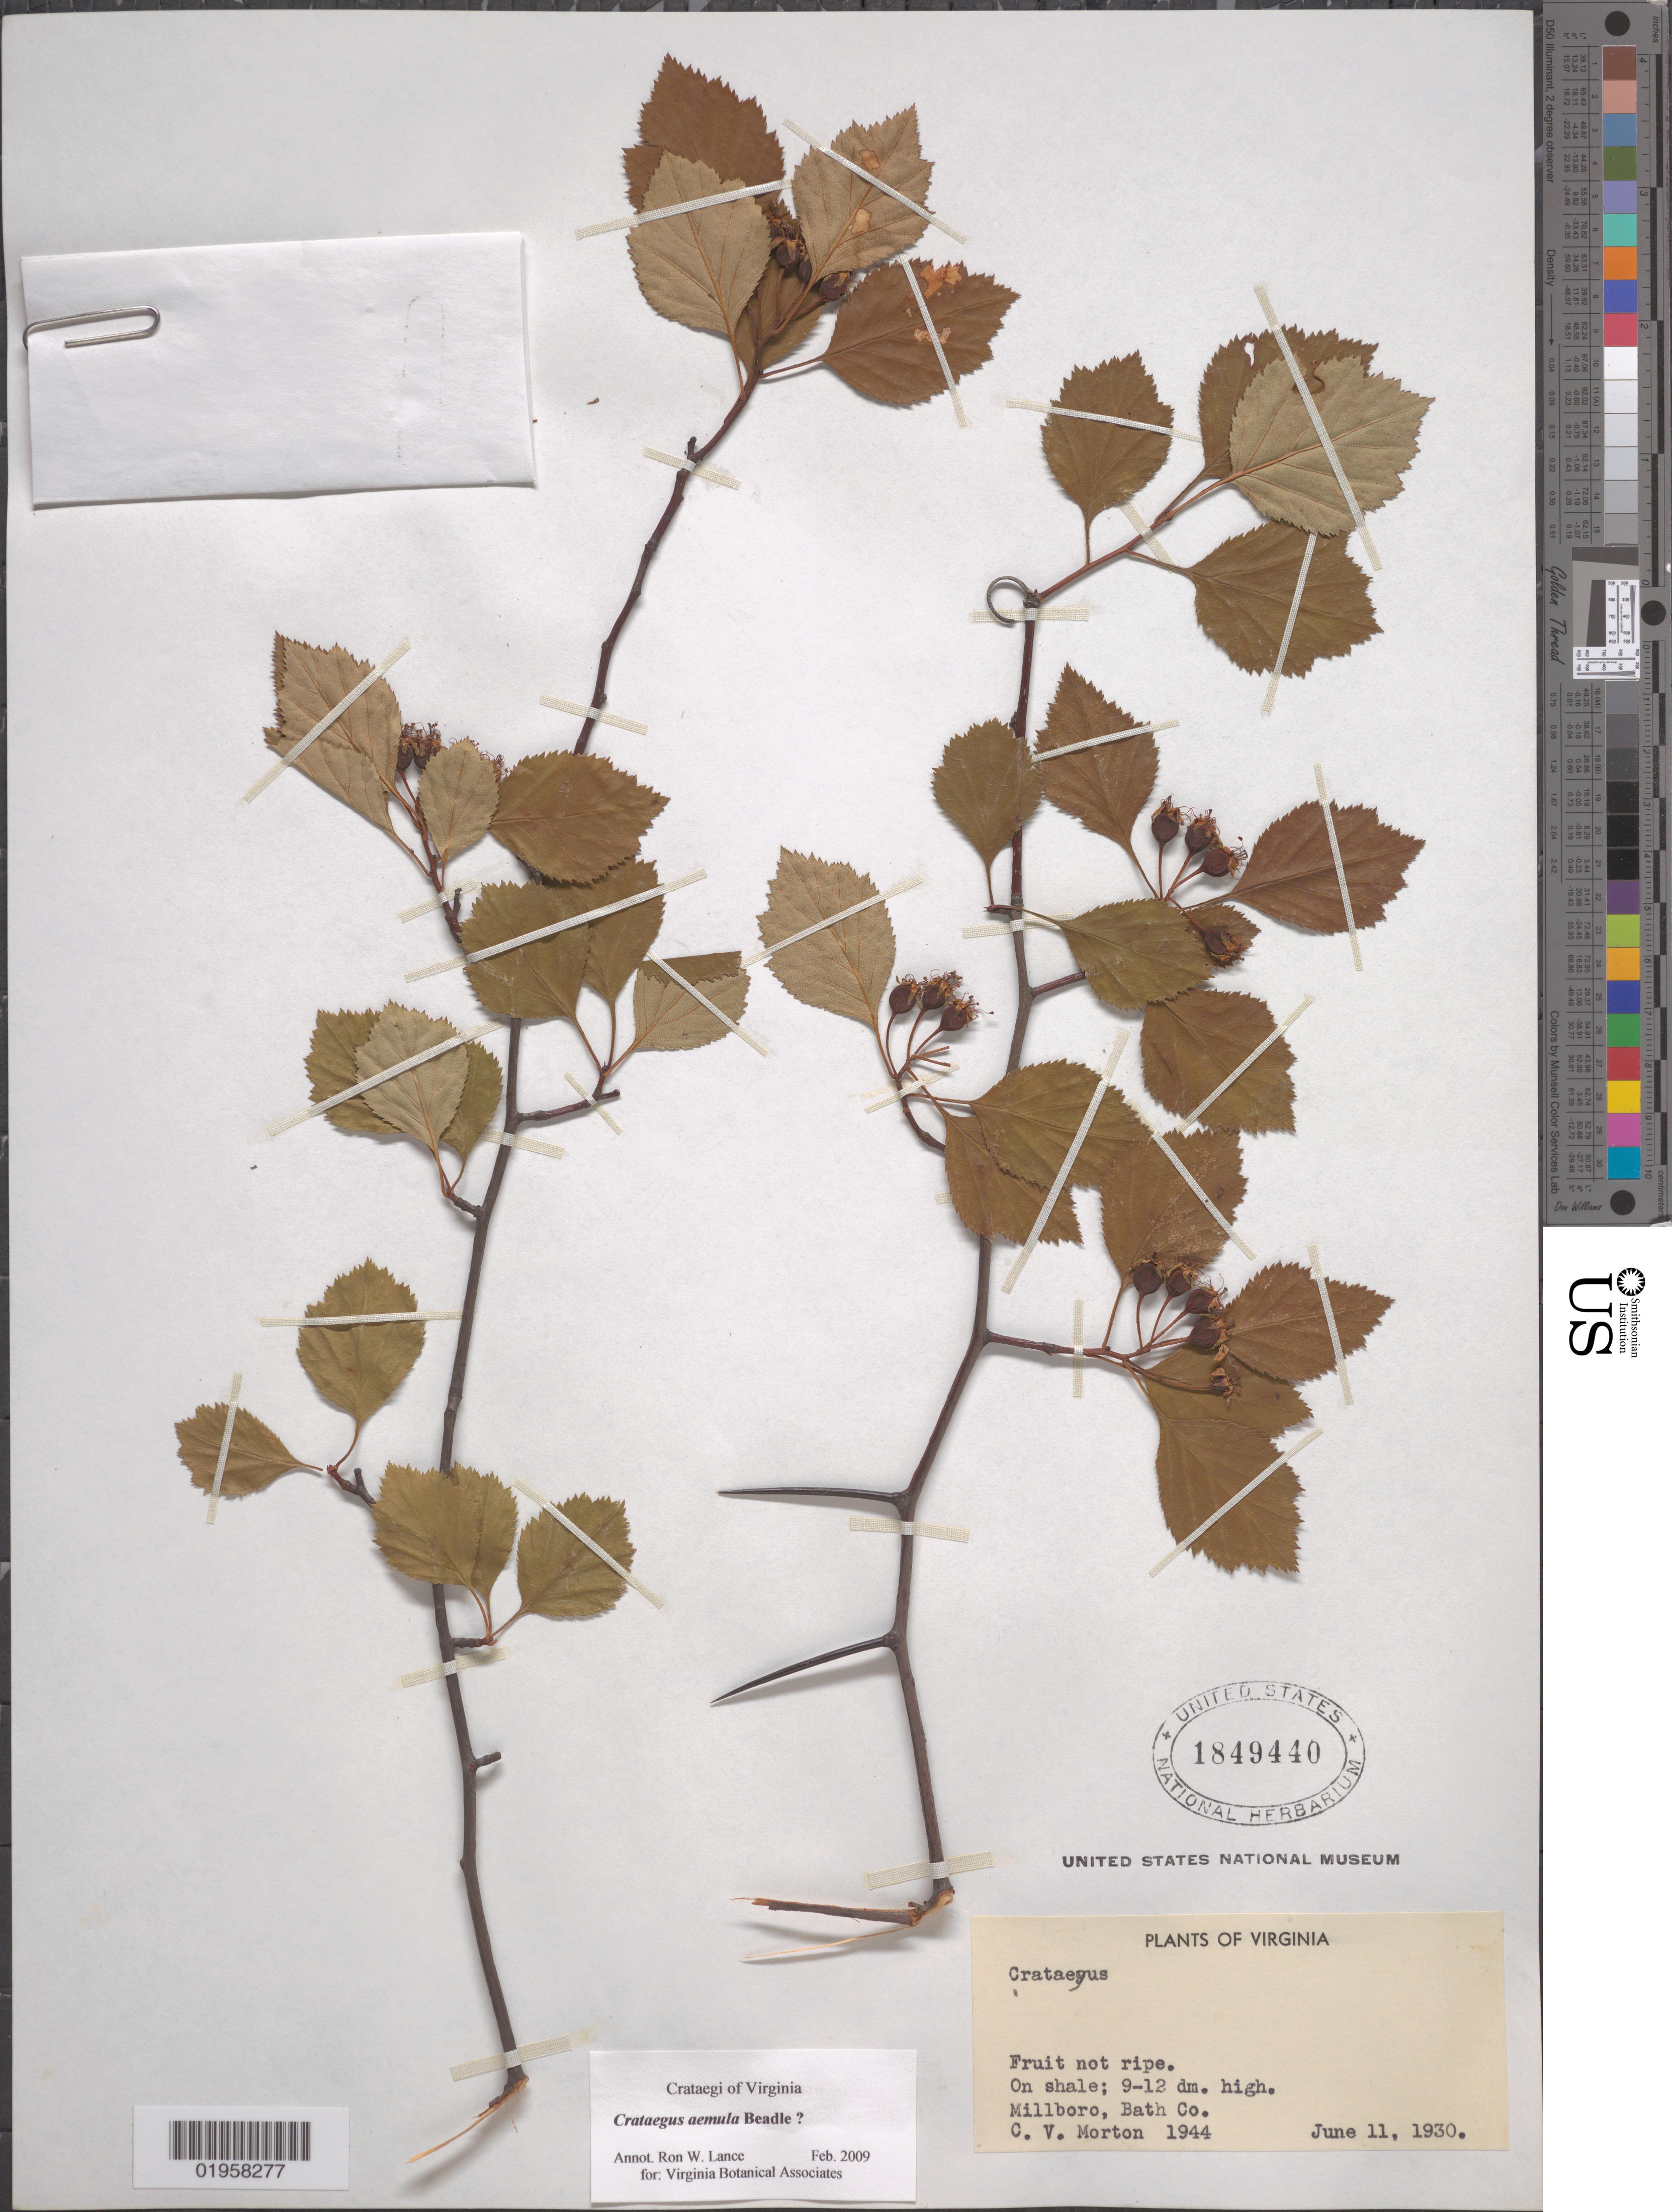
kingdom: Plantae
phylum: Tracheophyta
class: Magnoliopsida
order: Rosales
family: Rosaceae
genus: Crataegus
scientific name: Crataegus aemula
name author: Beadle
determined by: Lance, R. W.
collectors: C. V. Morton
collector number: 1944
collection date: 1930-06-11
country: United States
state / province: Virginia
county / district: Bath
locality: Millboro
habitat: On shale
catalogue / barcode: US 1849440